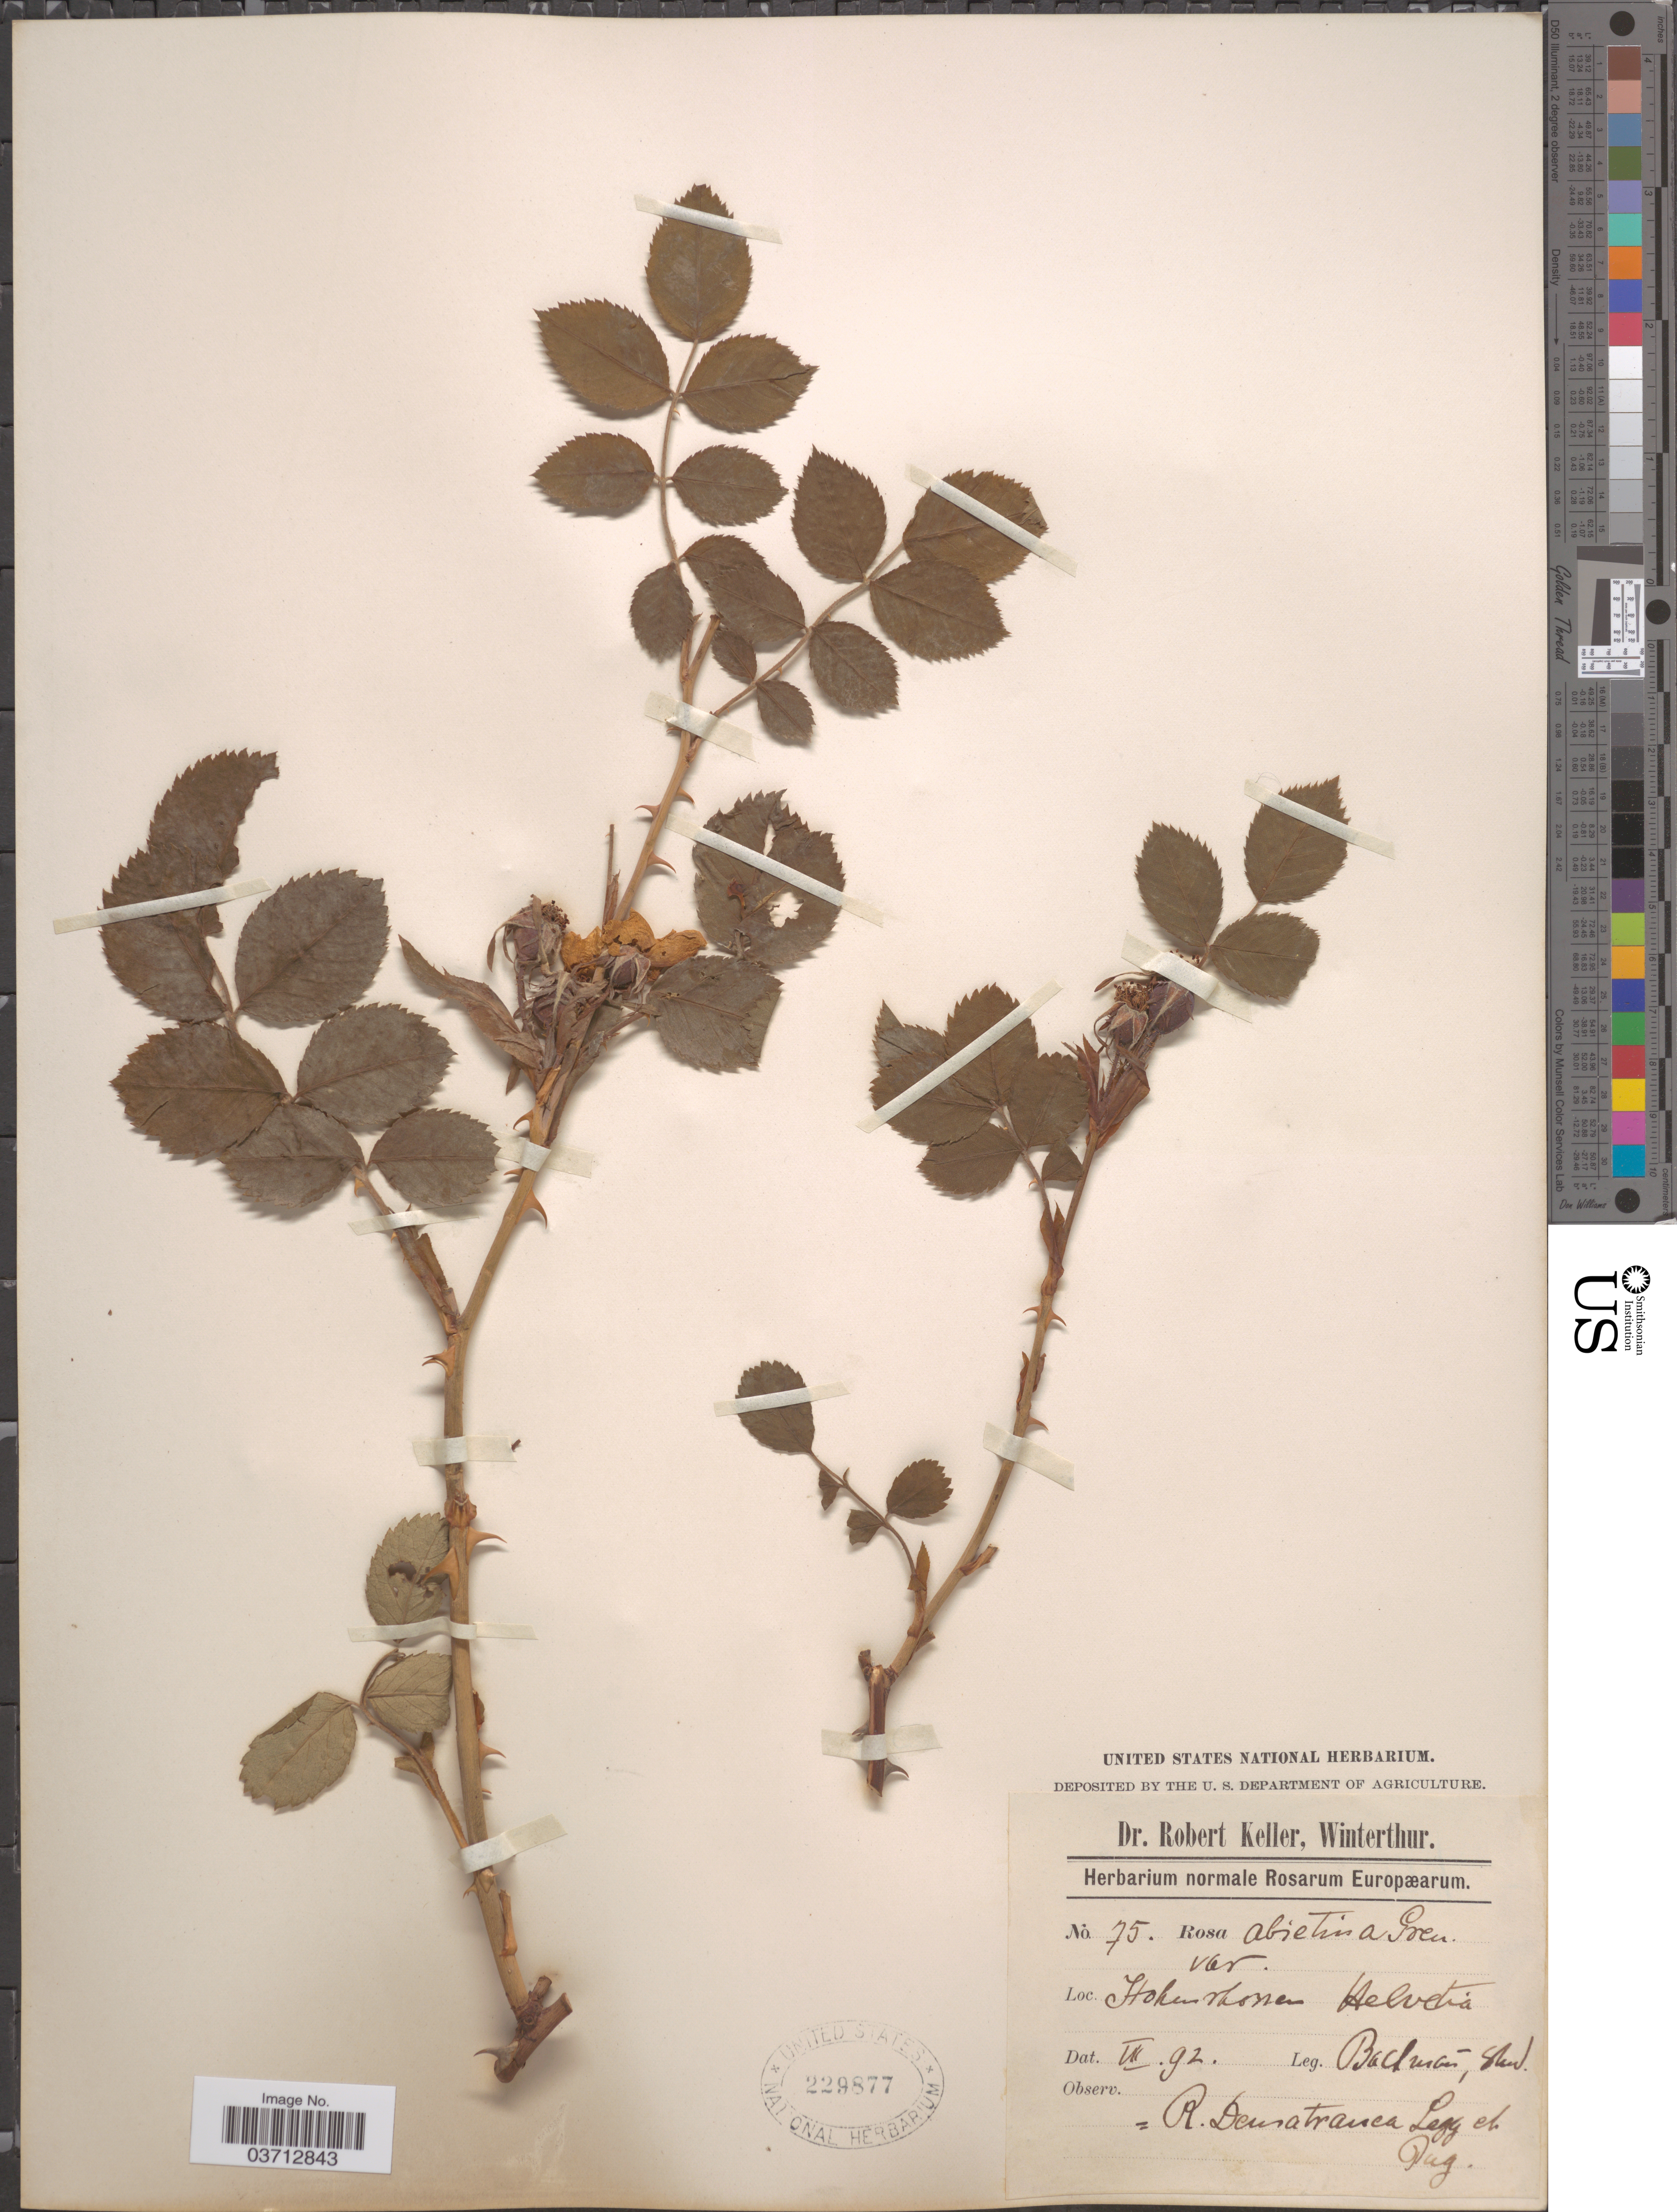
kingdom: Plantae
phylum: Tracheophyta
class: Magnoliopsida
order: Rosales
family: Rosaceae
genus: Rosa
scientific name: Rosa abietina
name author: Gren. ex Christ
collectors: S. Bachman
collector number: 75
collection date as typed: Transcribed d/m/y: /7/92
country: Switzerland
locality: Hohenrhonen. Helvetia.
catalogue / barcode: US 229877